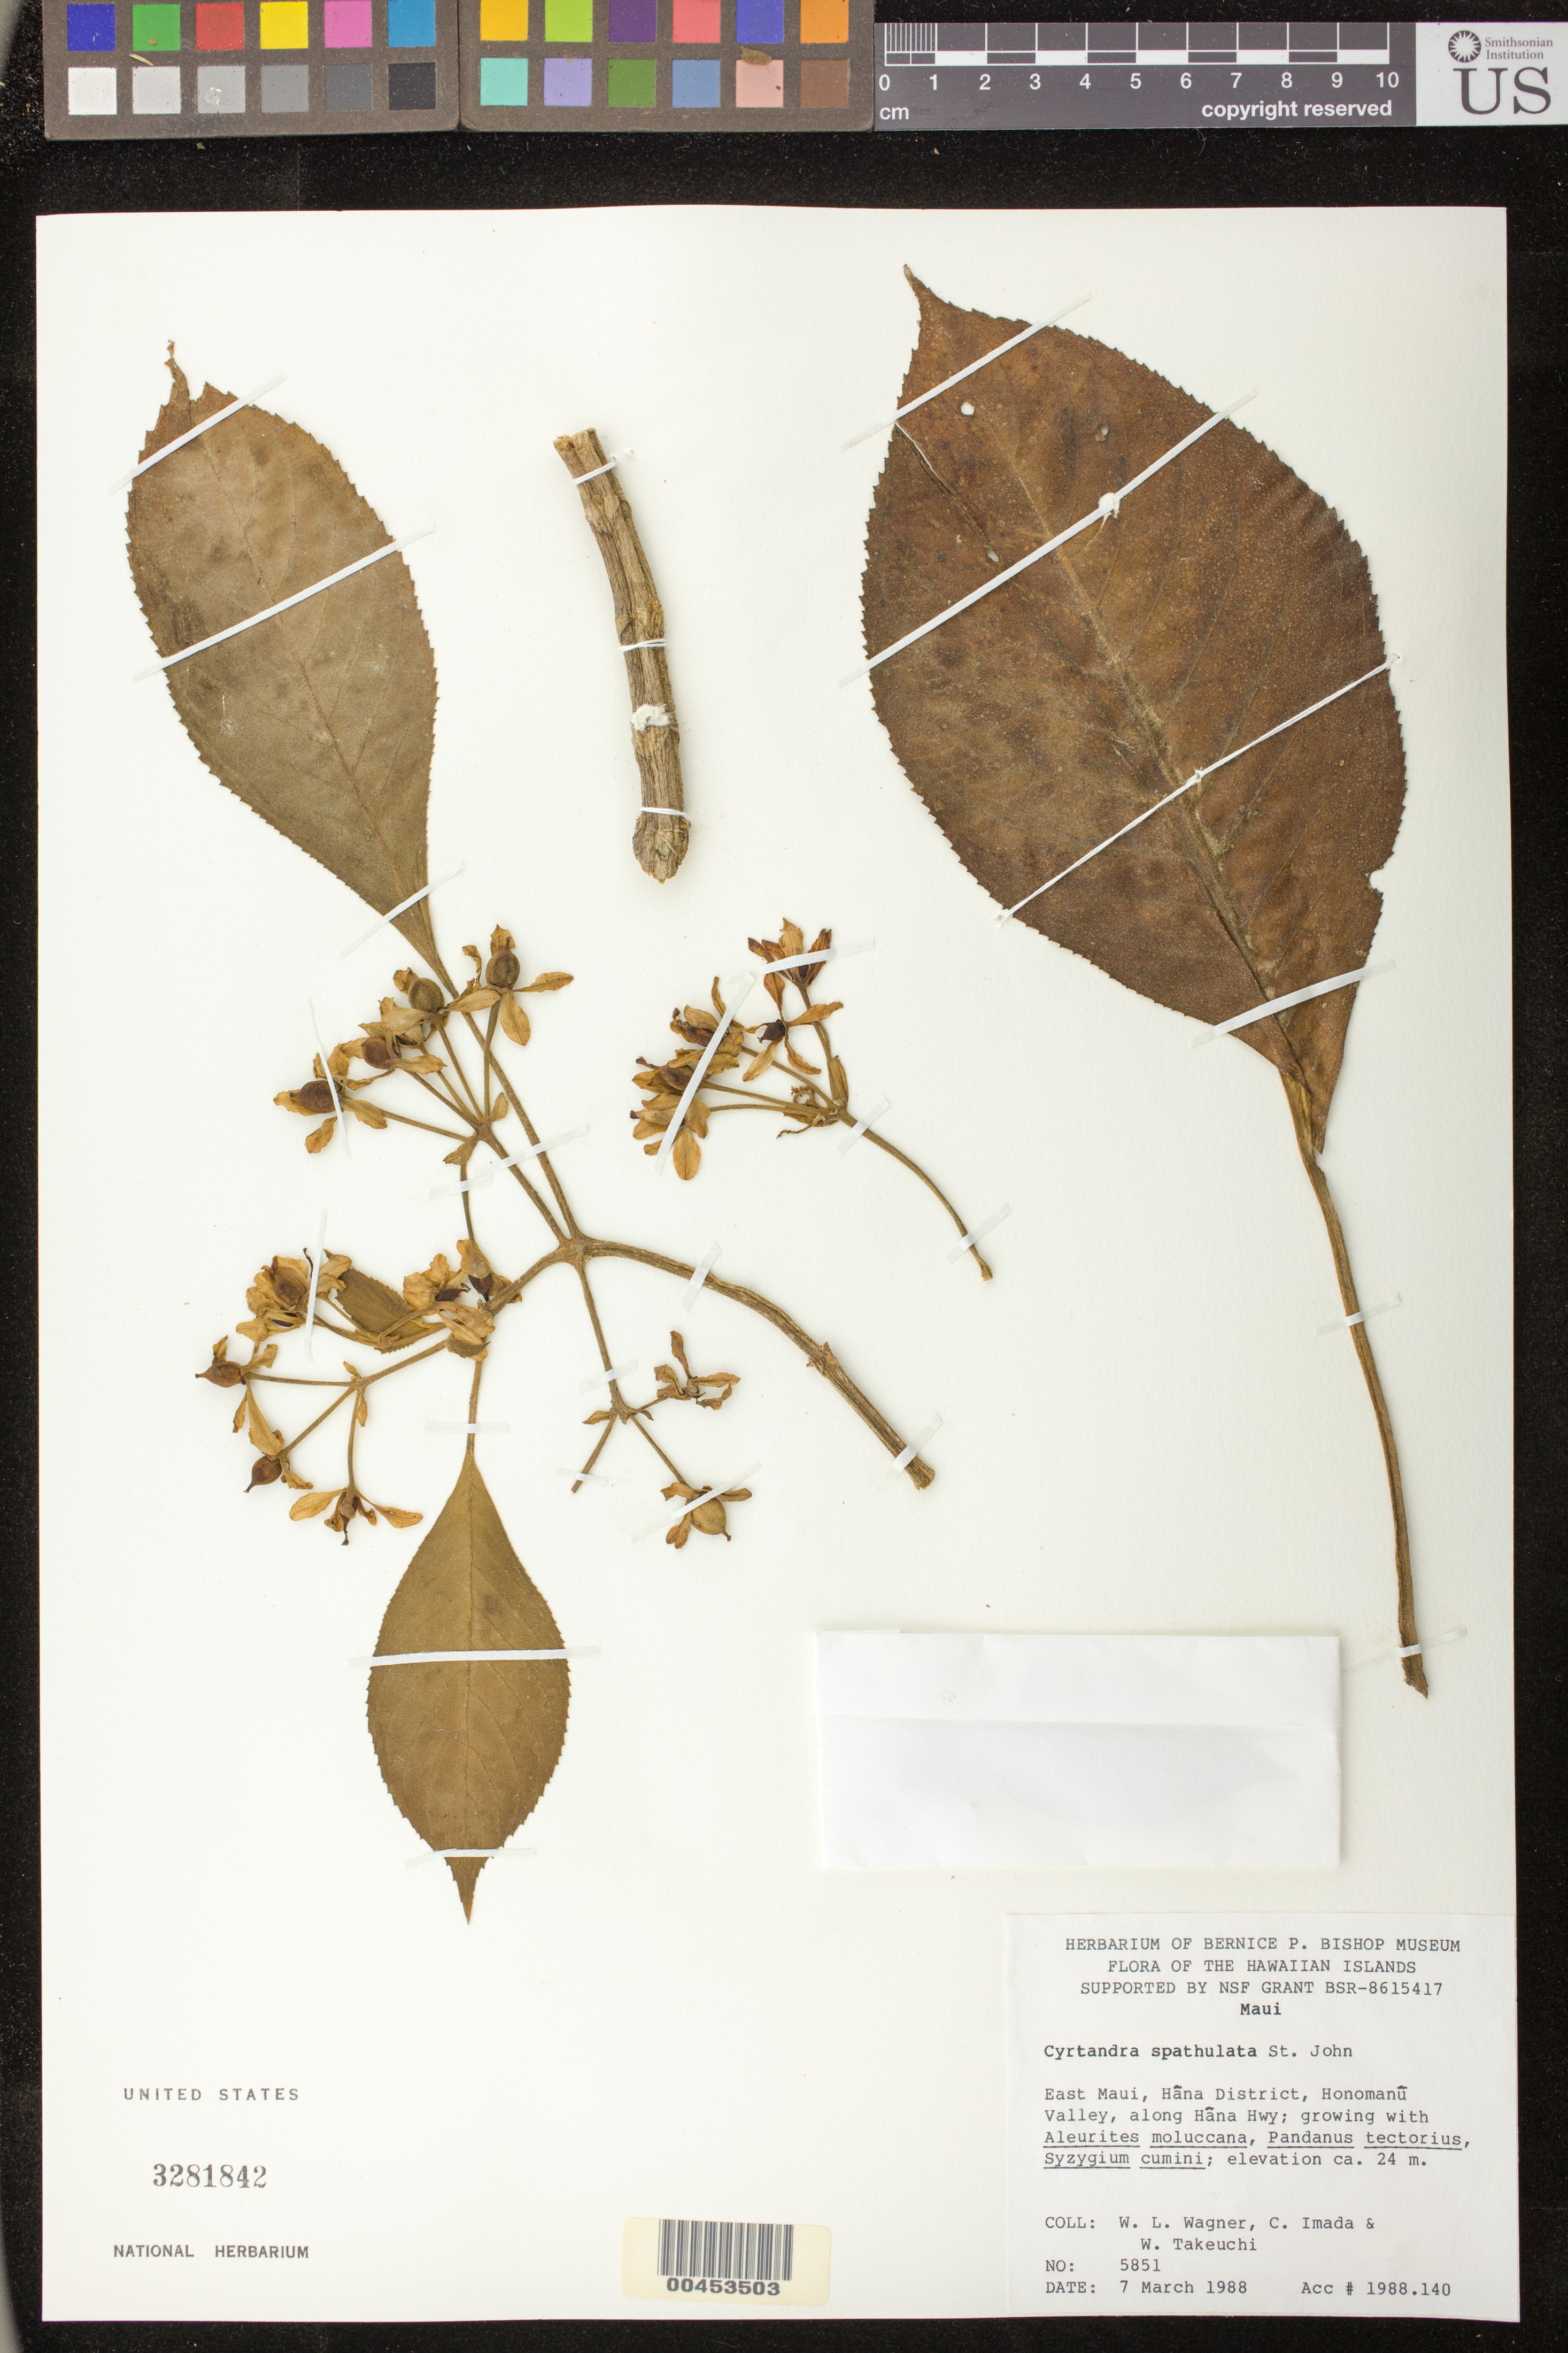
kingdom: Plantae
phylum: Tracheophyta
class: Magnoliopsida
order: Lamiales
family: Gesneriaceae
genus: Cyrtandra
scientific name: Cyrtandra spathulata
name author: H. St. John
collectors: W. L. Wagner, C. Imada & W. N. Takeuchi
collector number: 5851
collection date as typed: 07 Mar 1988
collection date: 1988-03-07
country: United States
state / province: Hawaii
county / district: Maui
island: Maui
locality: Hana dist., Honomanu valley, along Hana hwy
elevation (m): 24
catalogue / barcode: US 3281842